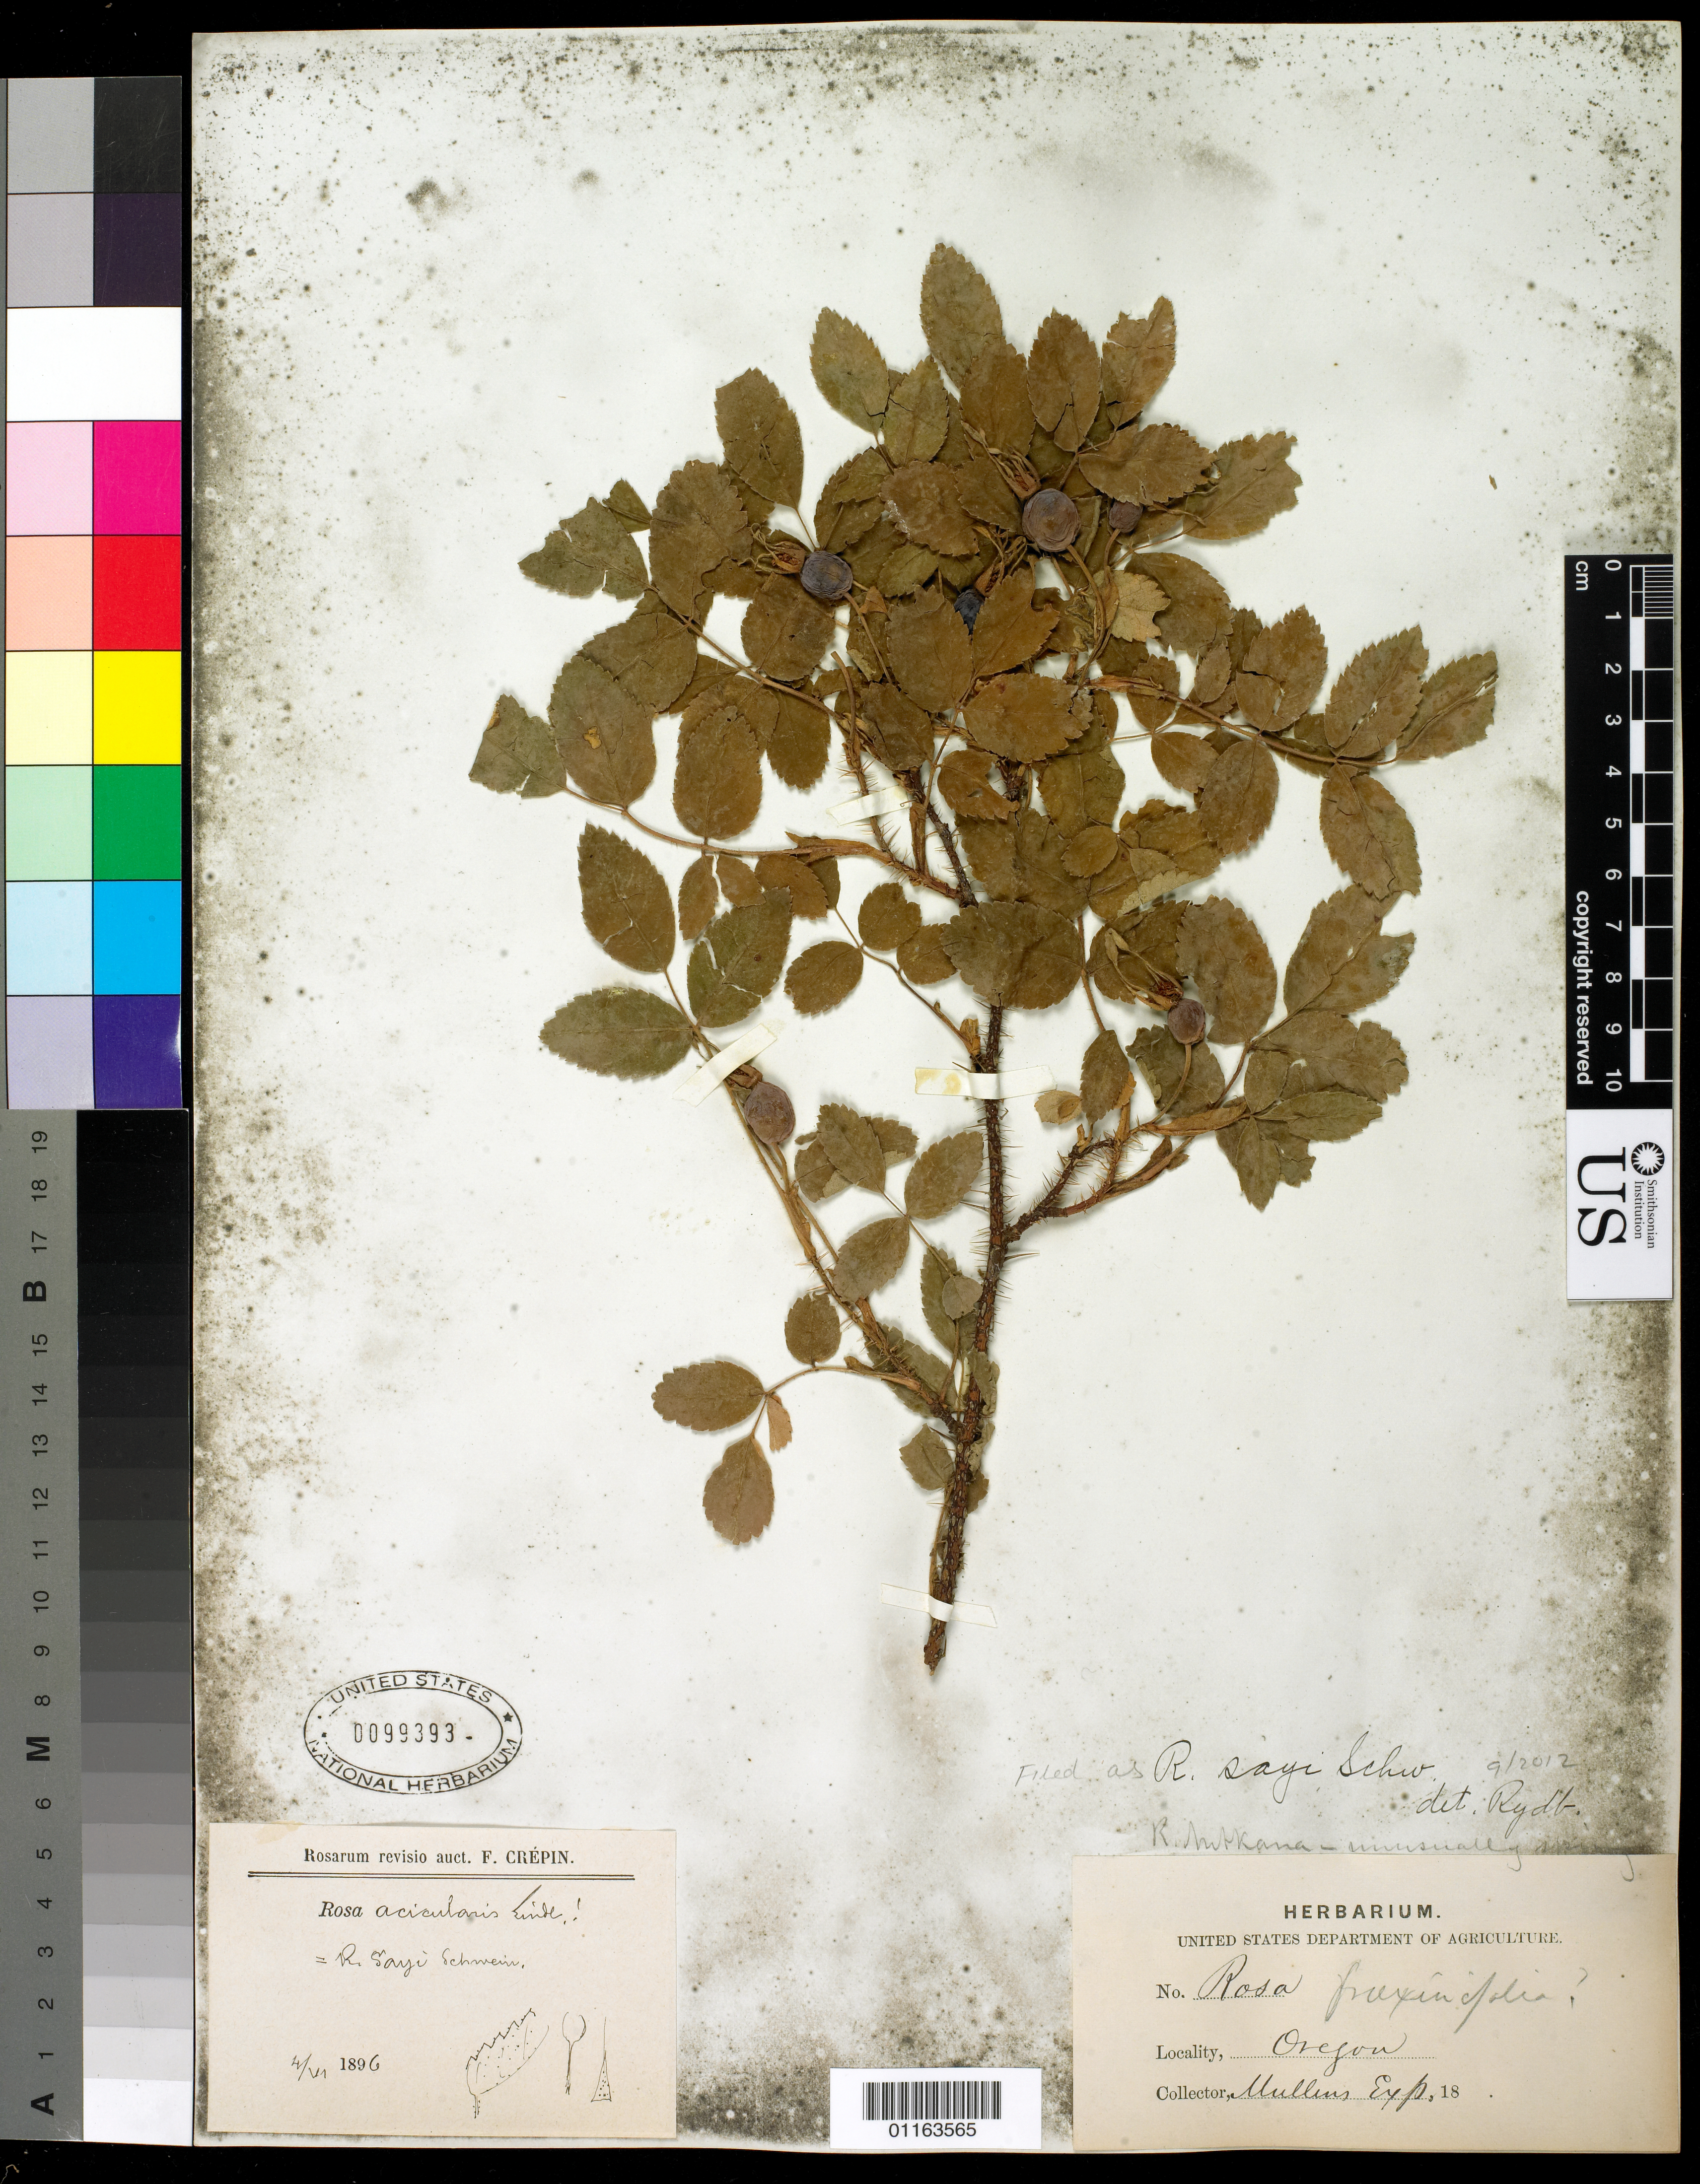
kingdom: Plantae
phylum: Tracheophyta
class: Magnoliopsida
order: Rosales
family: Rosaceae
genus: Rosa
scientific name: Rosa sayi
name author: Schwein.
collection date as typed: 18--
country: United States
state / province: Oregon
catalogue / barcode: US 99393